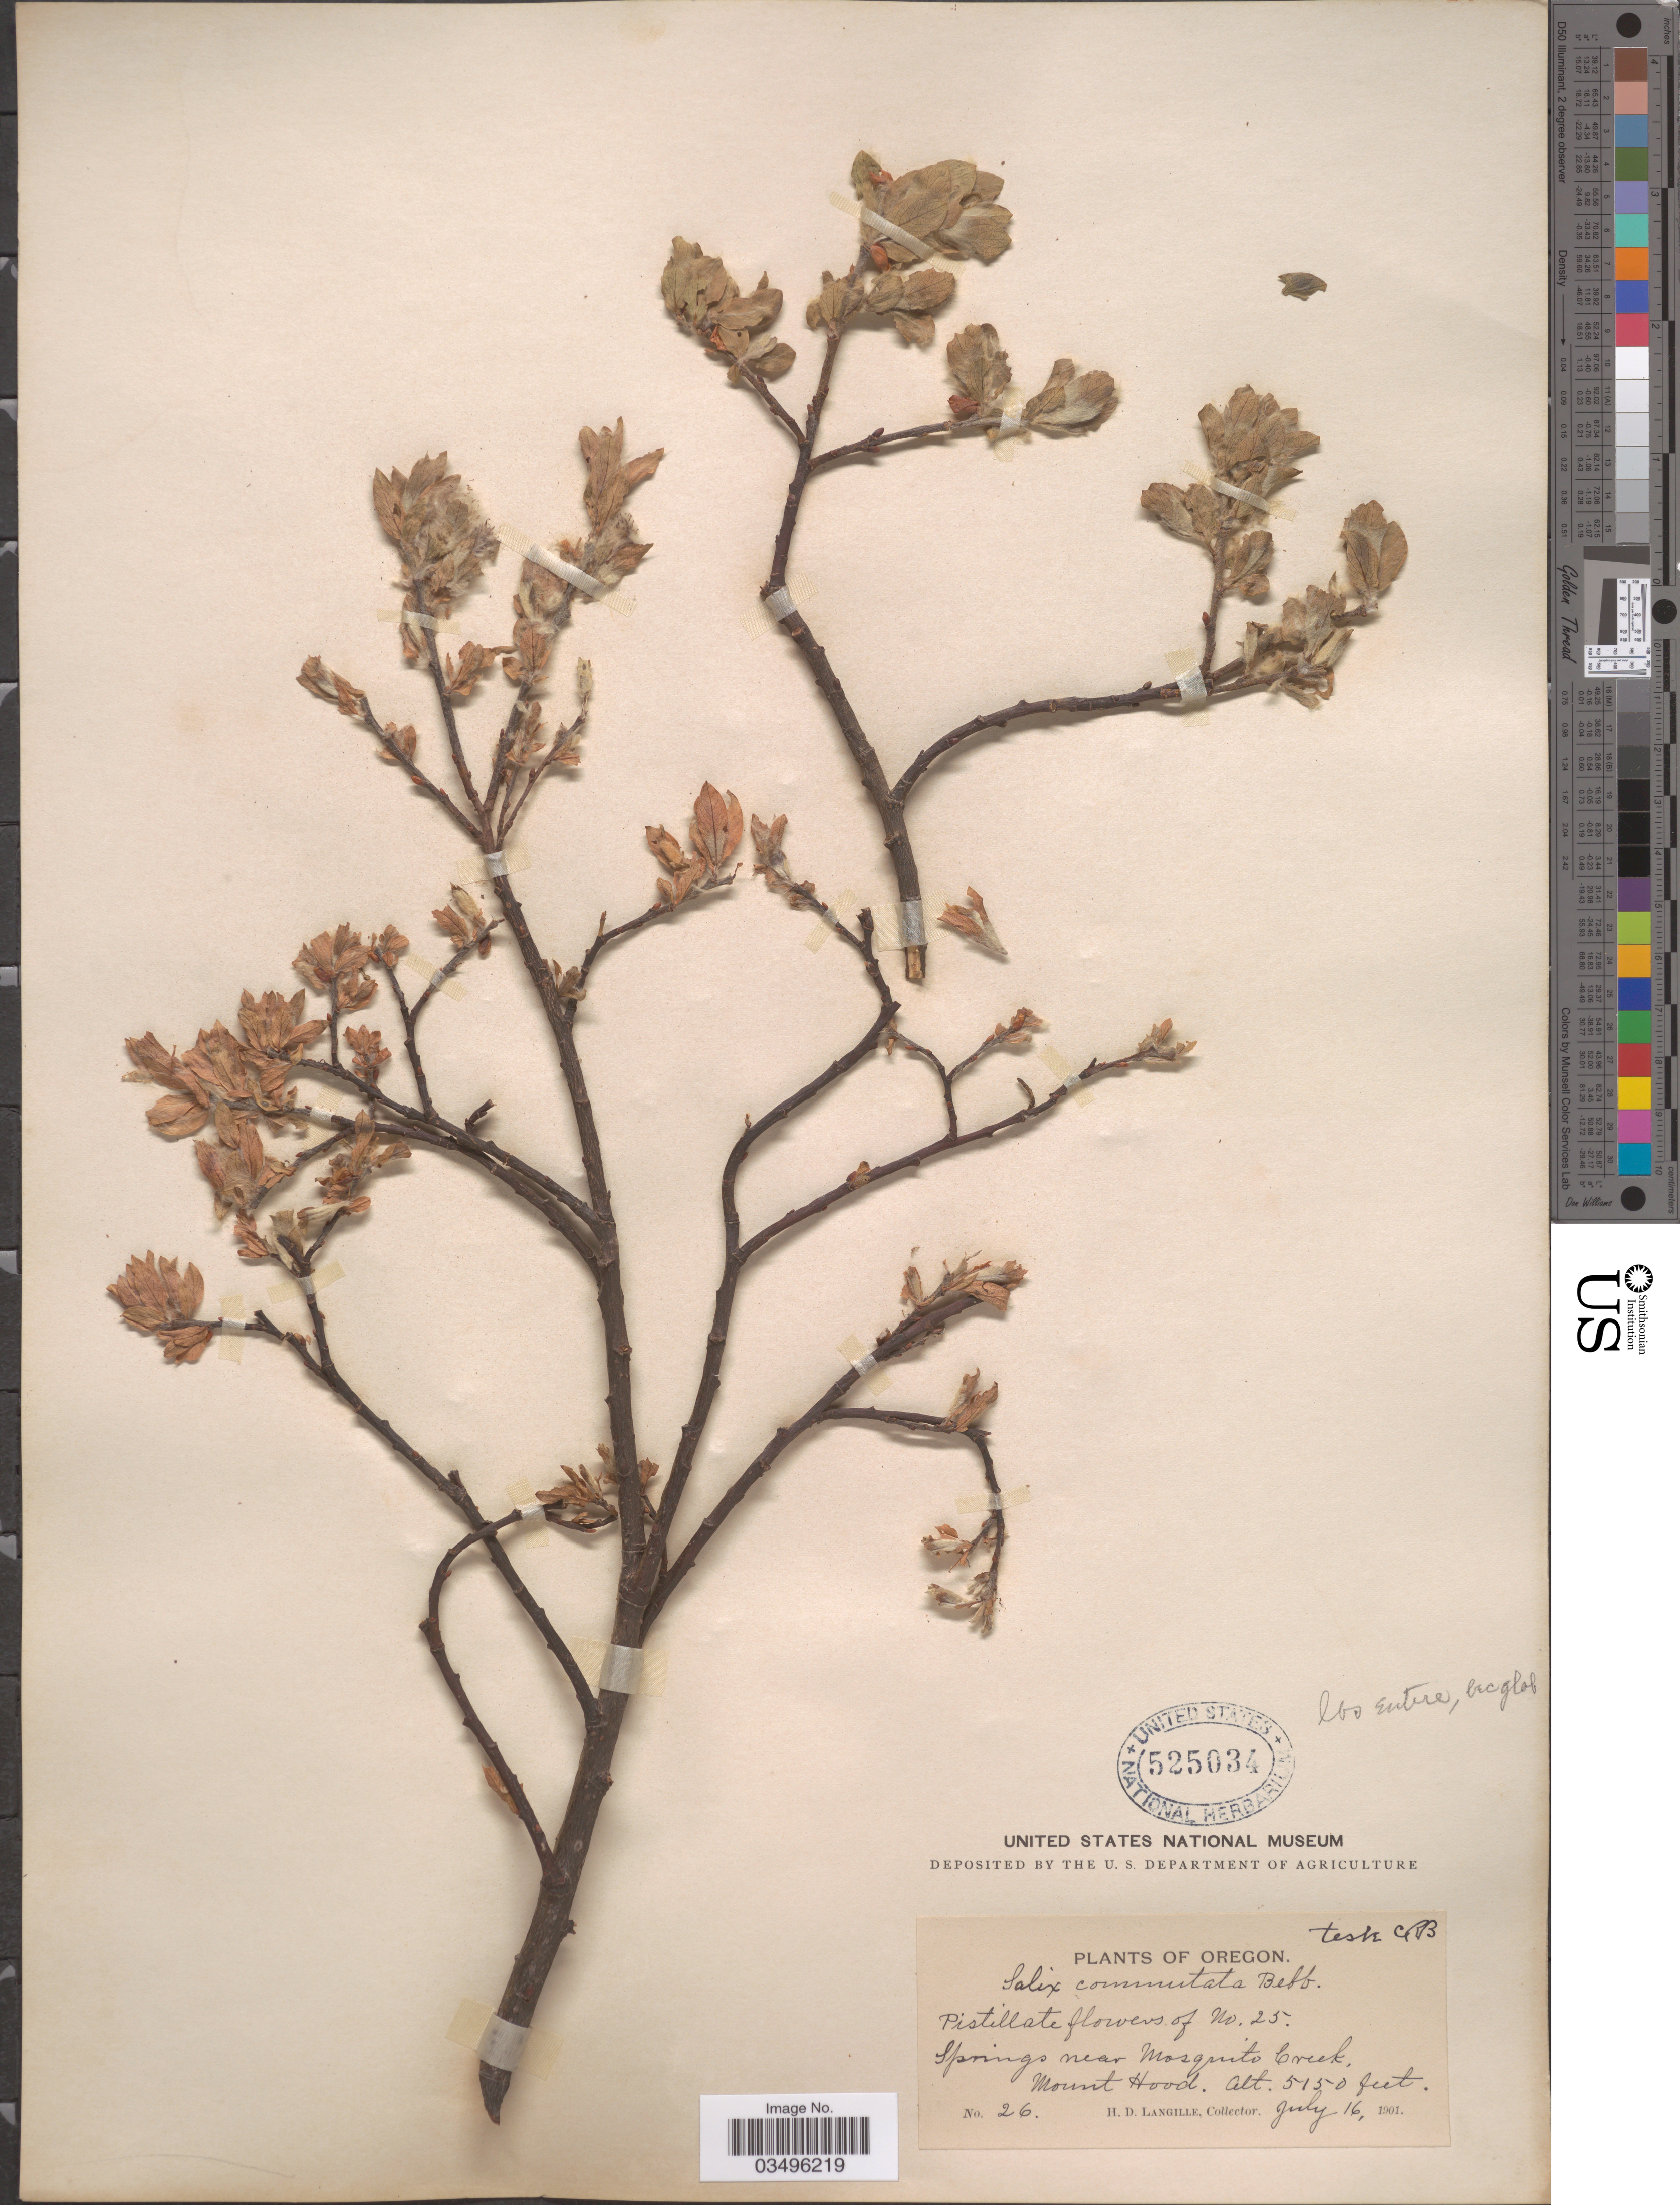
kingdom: Plantae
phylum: Tracheophyta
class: Magnoliopsida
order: Malpighiales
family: Salicaceae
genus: Salix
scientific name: Salix commutata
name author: Bebb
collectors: H. Langille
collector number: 26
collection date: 1901-07-16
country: United States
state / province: Oregon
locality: Springs near Mosquito Creek. Mount Hood.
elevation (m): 1570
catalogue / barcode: US 525034